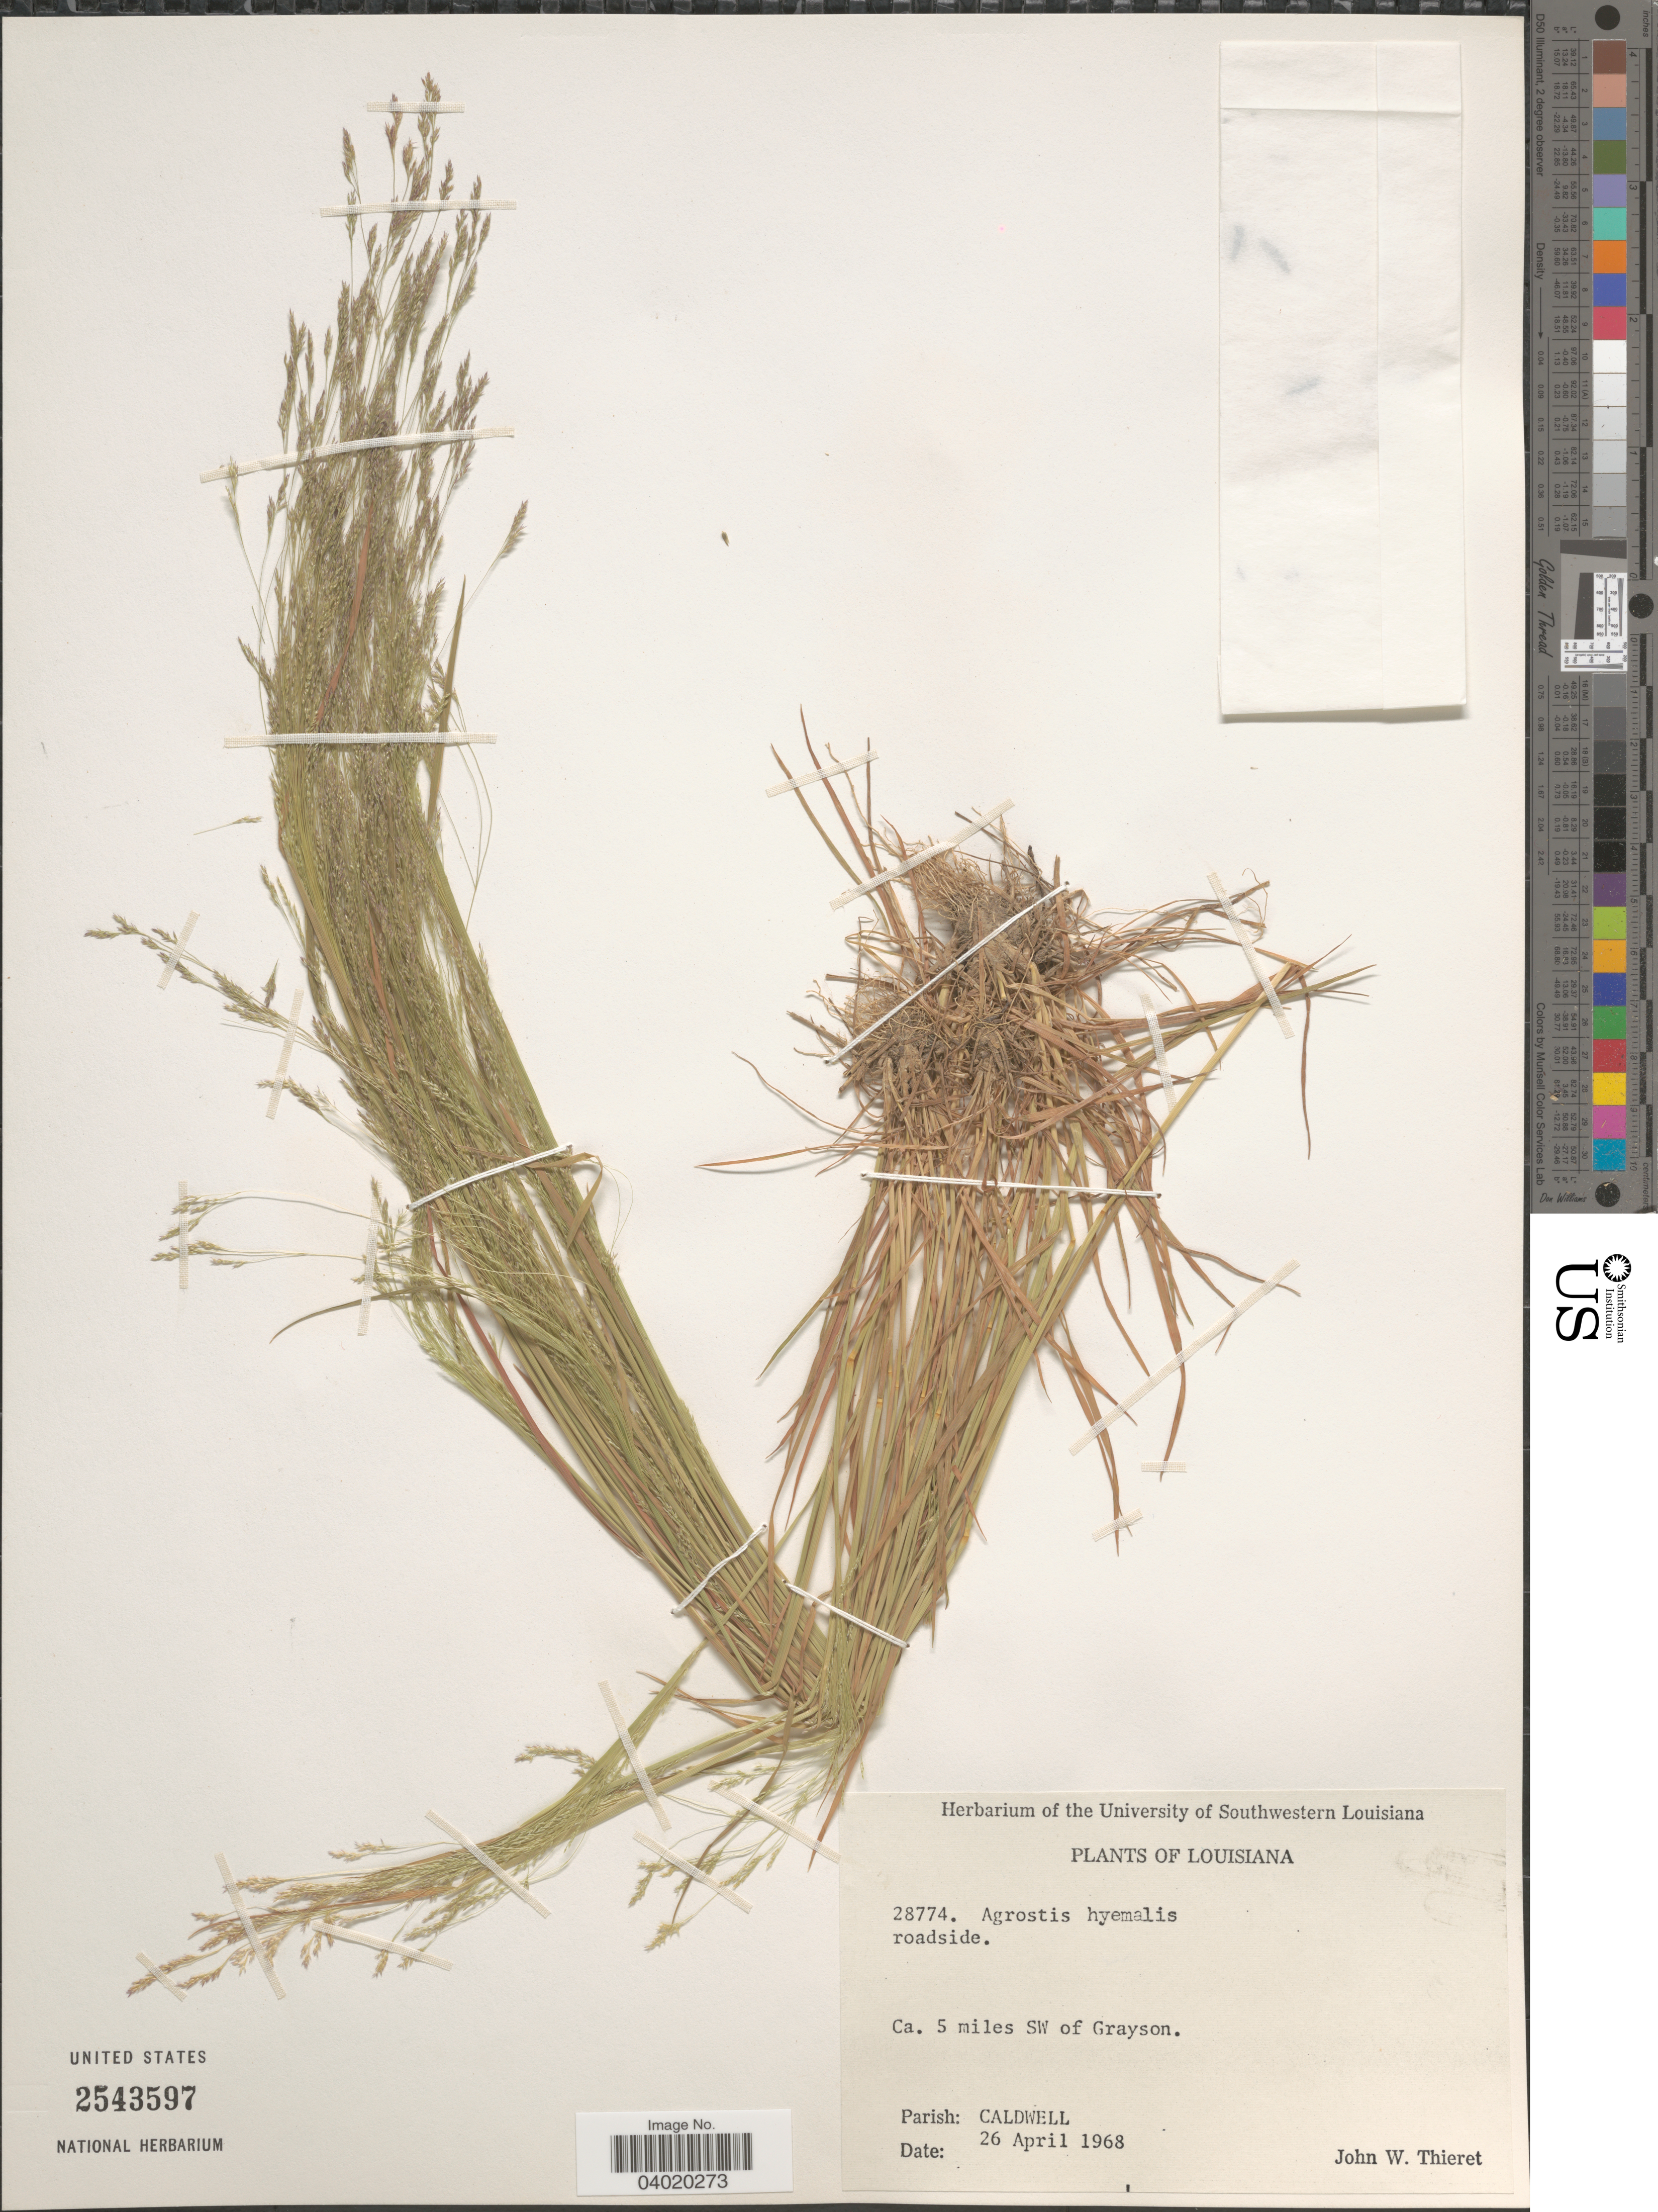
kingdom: Plantae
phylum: Tracheophyta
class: Liliopsida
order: Poales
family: Poaceae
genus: Agrostis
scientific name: Agrostis hyemalis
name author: (Walter) Britton et al.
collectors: J. W. Thieret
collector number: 28774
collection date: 1968-04-26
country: United States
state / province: Louisiana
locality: Ca. 5 miles SW of Grayson. Parish: Caldwell.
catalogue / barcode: US 2543597